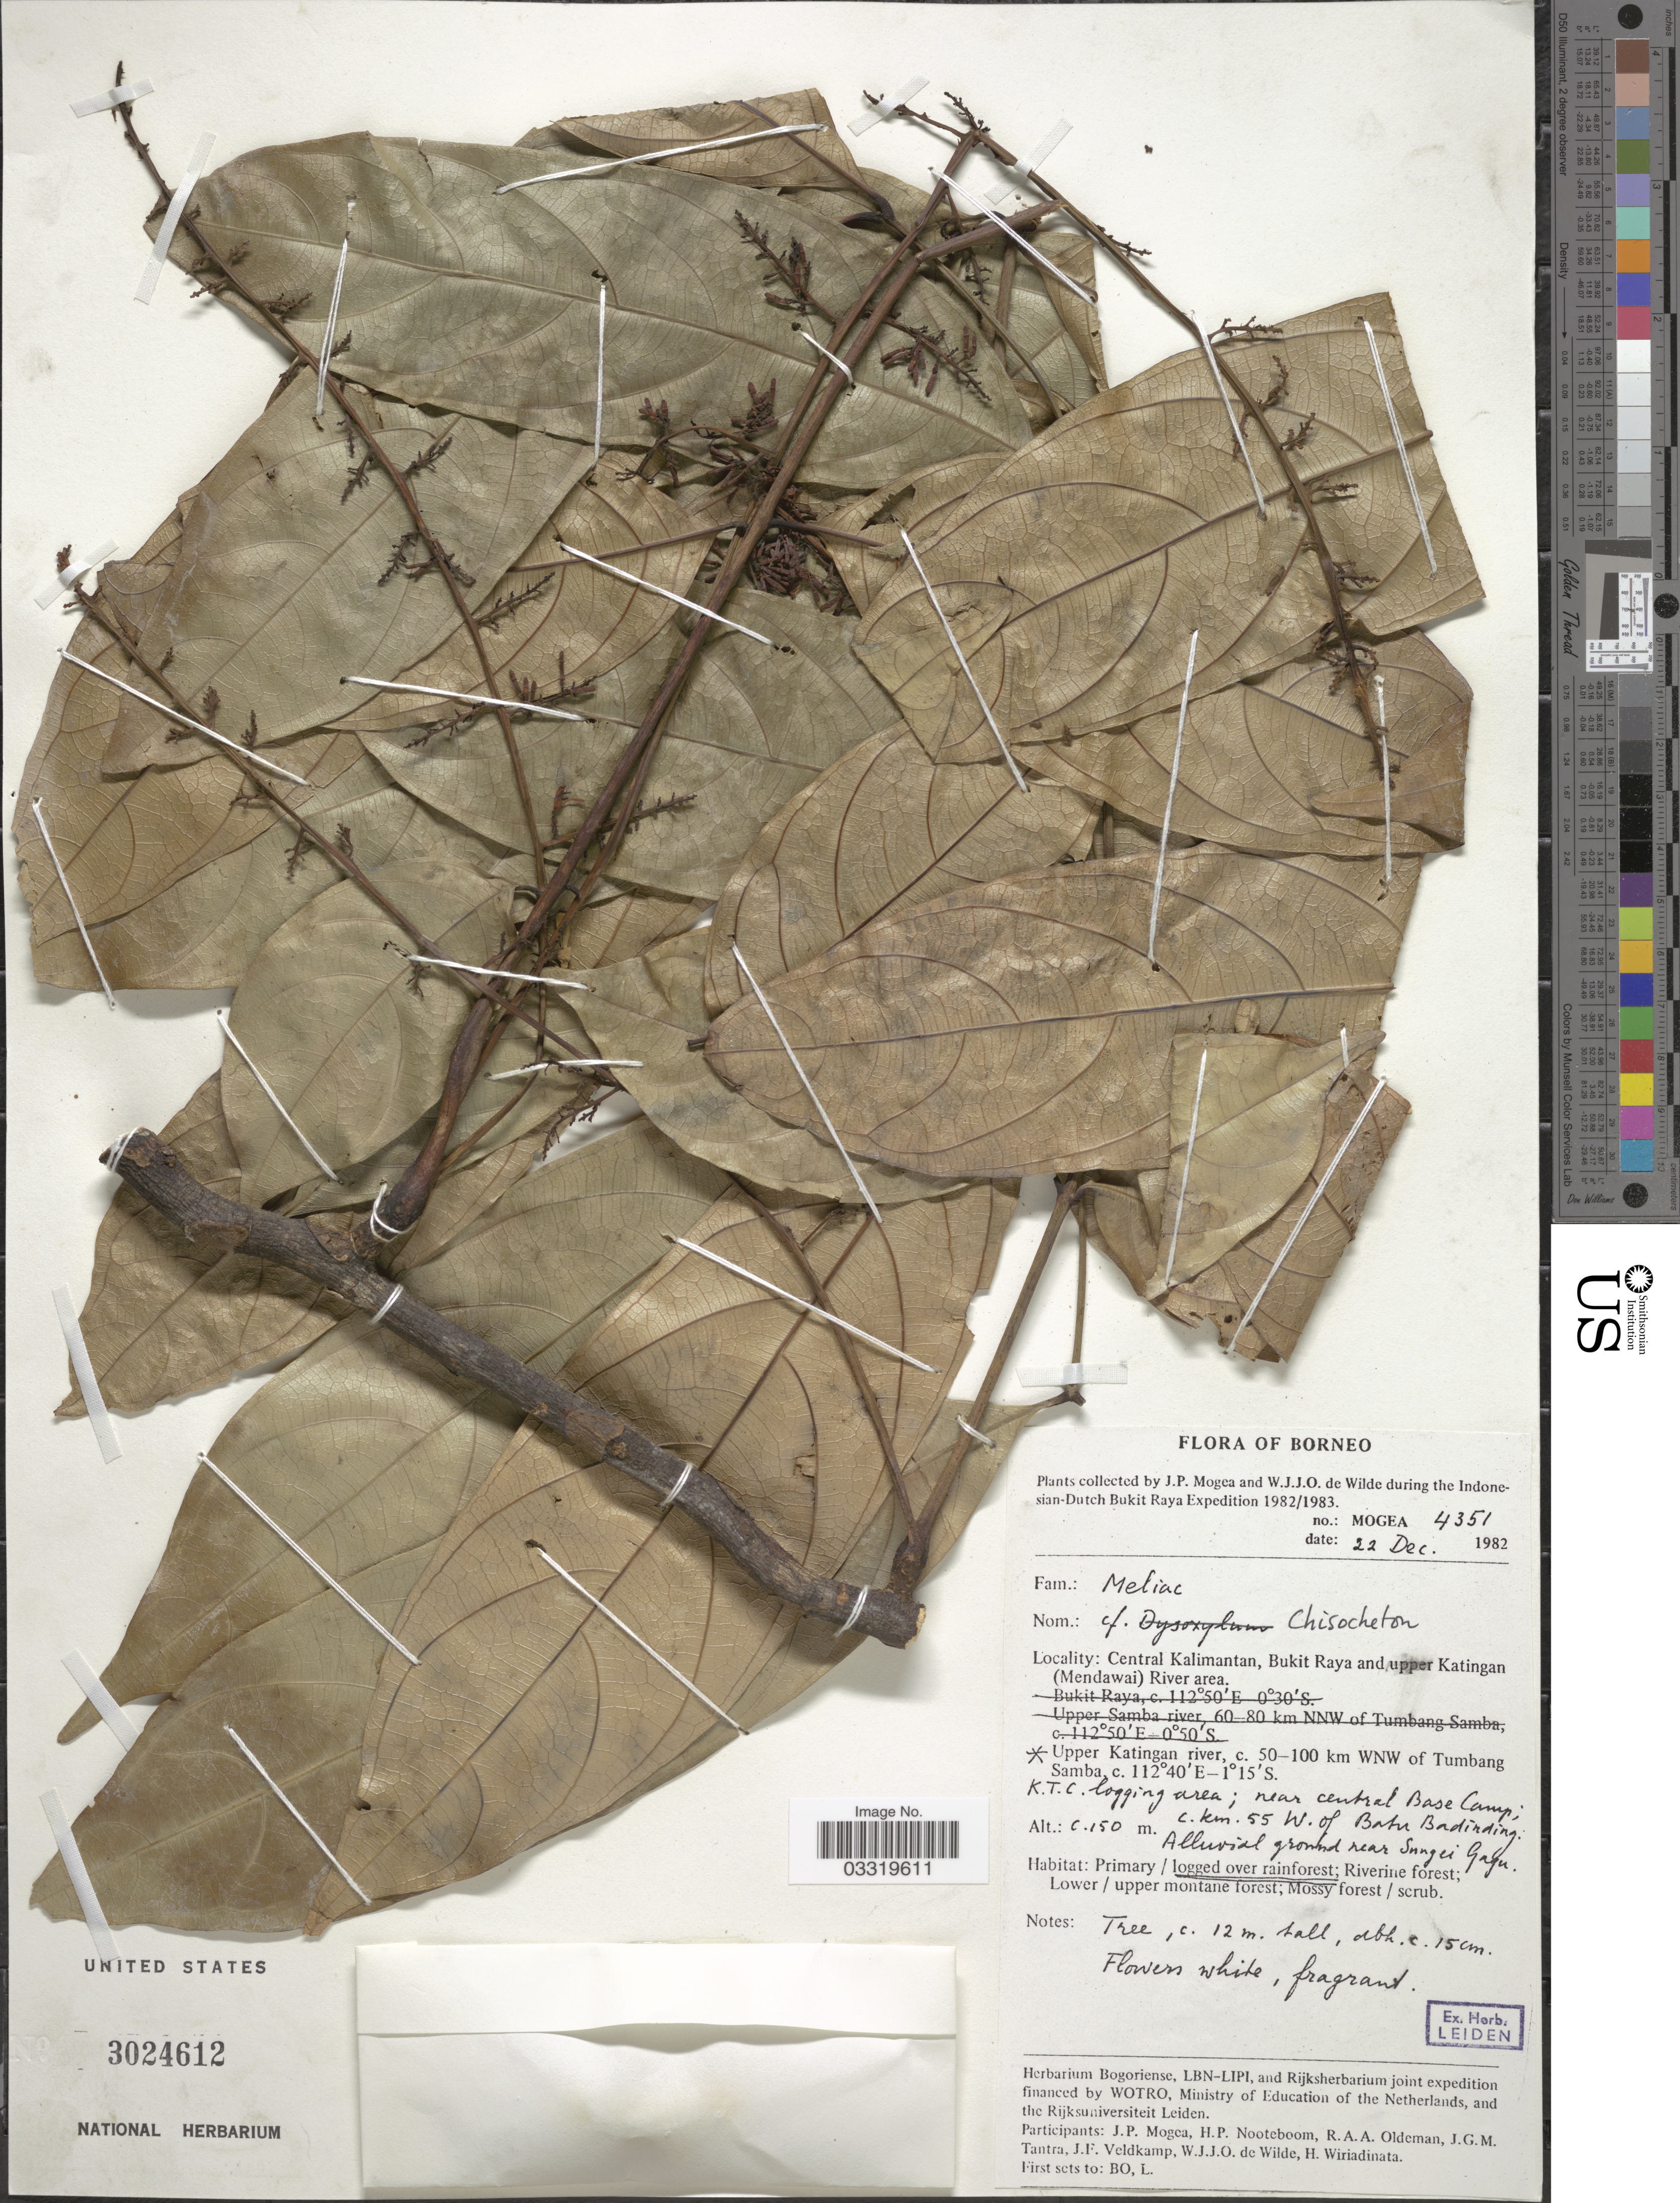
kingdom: Plantae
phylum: Tracheophyta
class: Magnoliopsida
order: Sapindales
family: Meliaceae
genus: Chisocheton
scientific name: Chisocheton sp.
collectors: J. Mogea & W. J. de Wilde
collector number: MOGEA4351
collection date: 1982-12-22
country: Indonesia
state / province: Kalimantan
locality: Borneo. Central Kalimantan, Bukit Raya and upper Katingan (Mendawai) River area. Upper Katingan river, c. 50-100 km WNW of Tumbang Samba. K.T.C. logging area; near central Base Camp; c. km. 55 W. of Batu Badinding. Alluvial ground near Sungei [interpreted] Gagu [interpreted].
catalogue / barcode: US 3024612